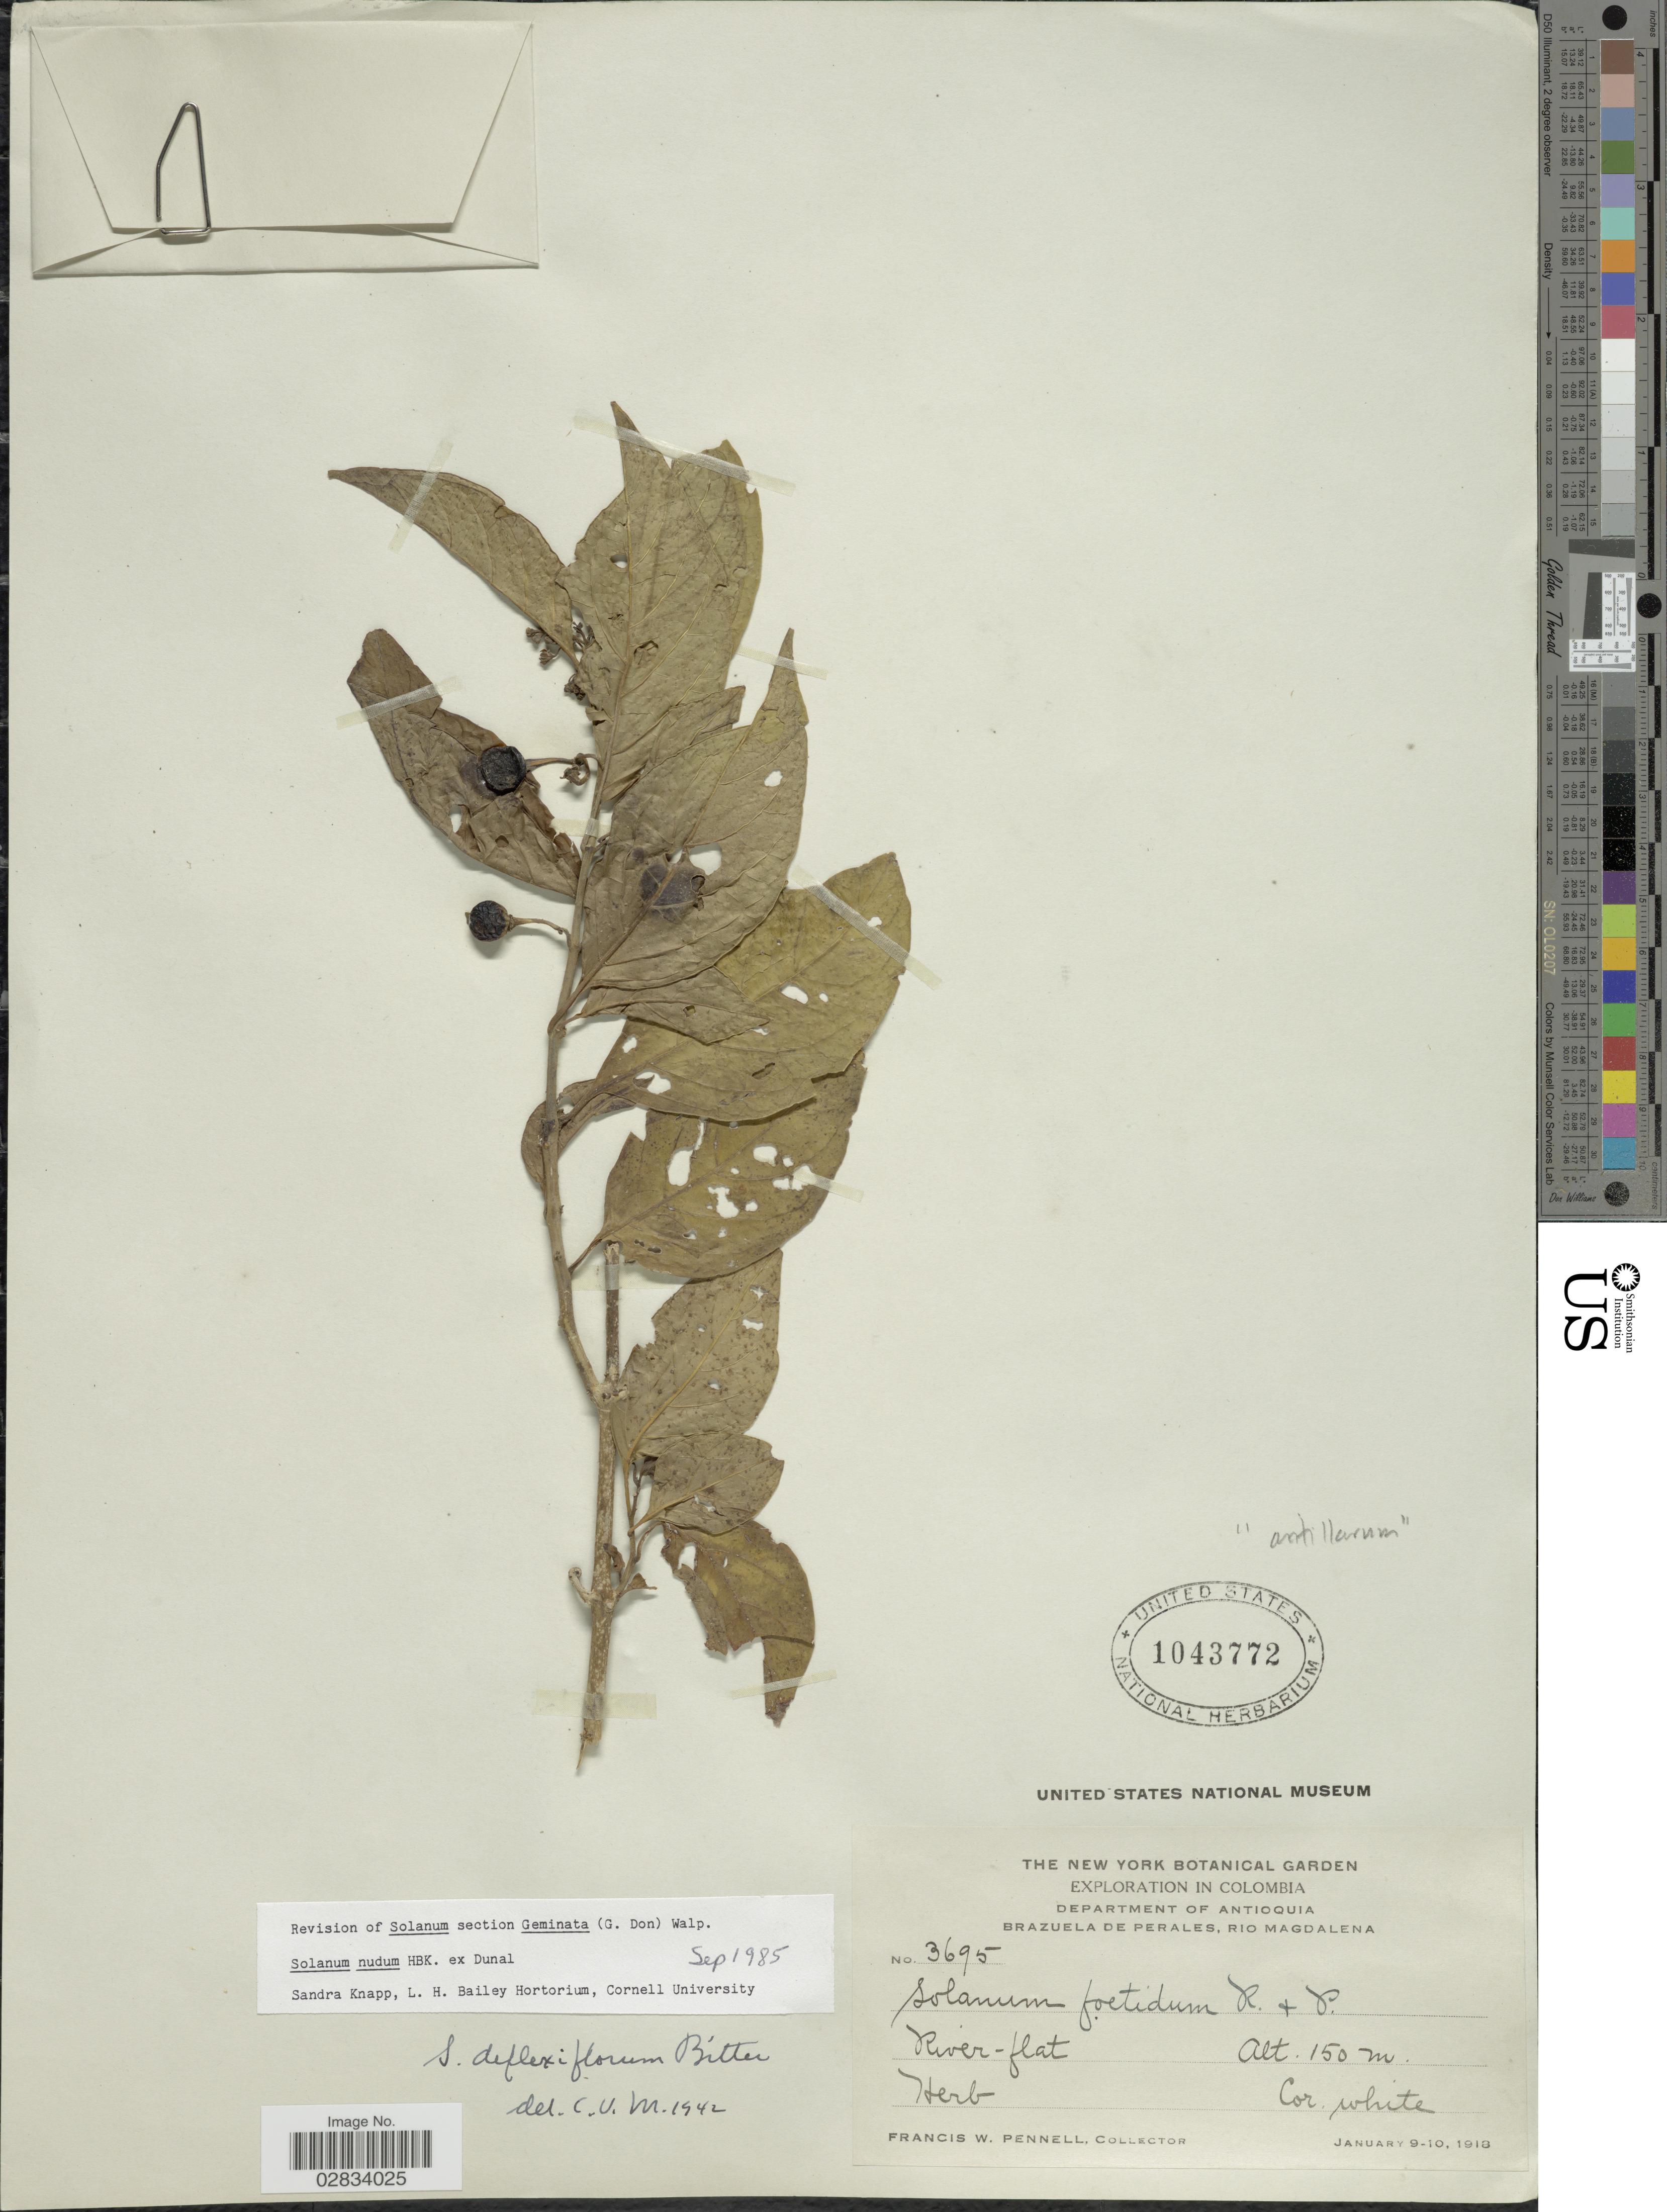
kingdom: Plantae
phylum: Tracheophyta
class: Magnoliopsida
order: Solanales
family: Solanaceae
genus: Solanum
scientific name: Solanum nudum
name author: Dunal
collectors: F. W. Pennell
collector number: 3695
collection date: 1918-01-09/1918-01-10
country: Colombia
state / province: Antioquia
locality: Department of Antioquia, Brazuela de Perales, Rio Magdalena.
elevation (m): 150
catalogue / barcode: US 1043772